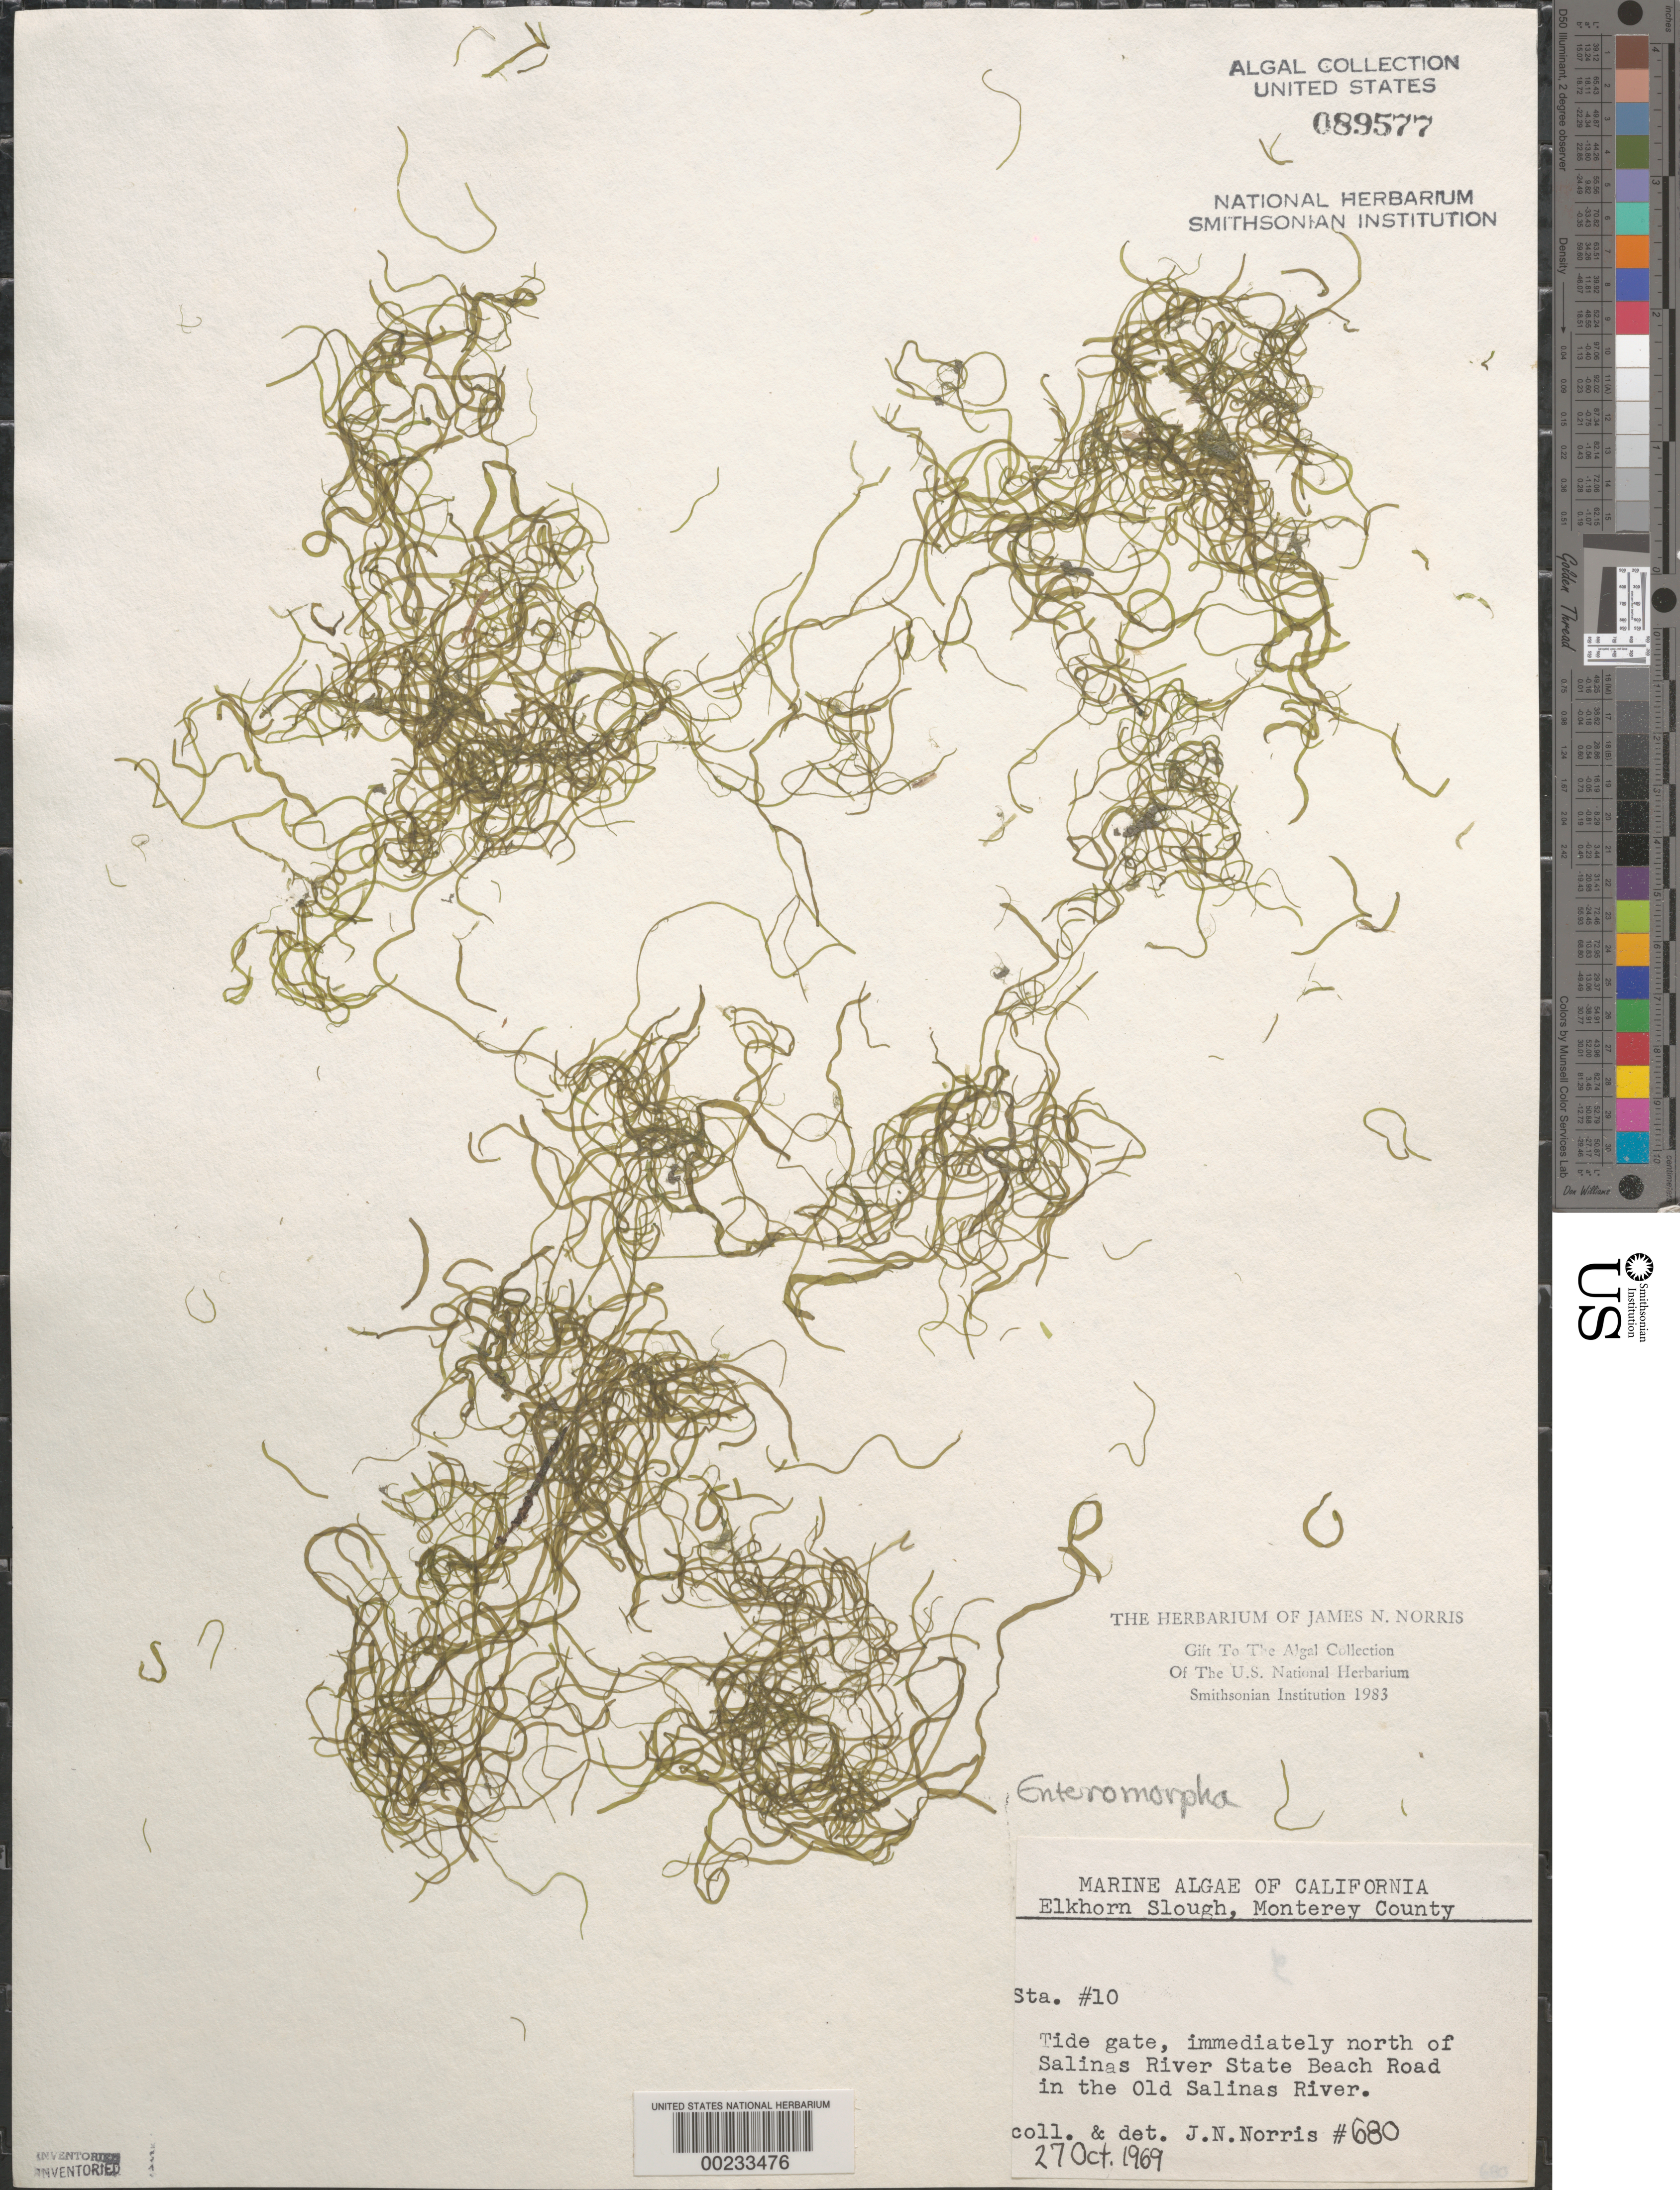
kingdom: Plantae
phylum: Chlorophyta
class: Ulvophyceae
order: Ulvales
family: Ulvaceae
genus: Ulva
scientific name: Ulva sp.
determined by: Algae name updating Project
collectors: J. N. Norris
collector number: JN-680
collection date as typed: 27 Oct 1969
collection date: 1969-10-27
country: United States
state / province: California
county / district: Monterey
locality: Old Salinas River, Elkhorn Slough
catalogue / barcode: US 89577